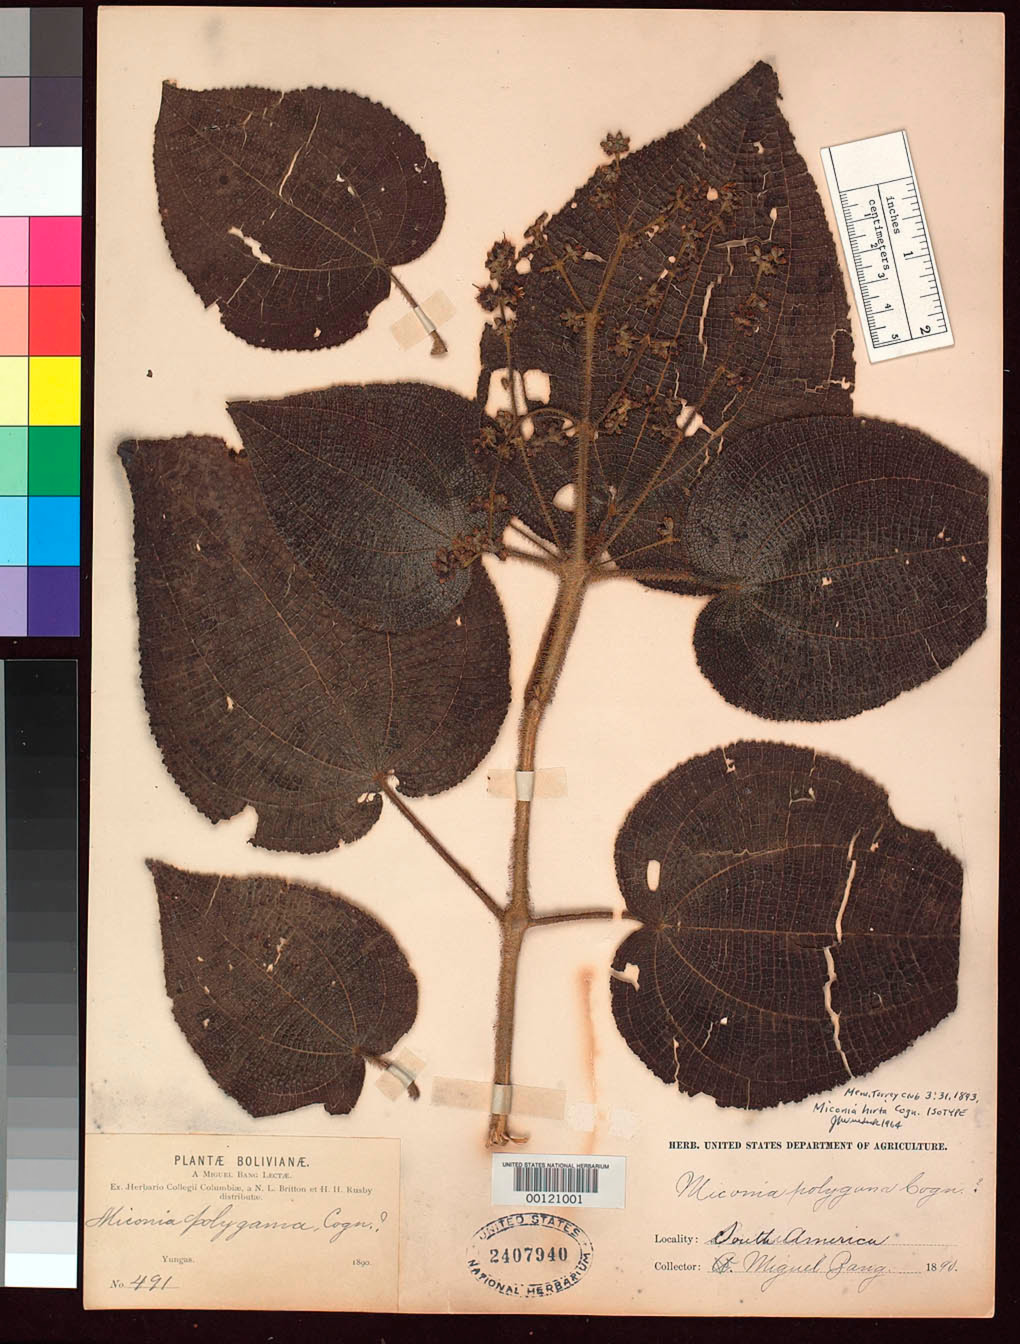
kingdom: Plantae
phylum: Tracheophyta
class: Magnoliopsida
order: Myrtales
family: Melastomataceae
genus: Miconia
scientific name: Miconia hirta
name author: Cogn.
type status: Isotype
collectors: M. Bang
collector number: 491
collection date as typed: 1890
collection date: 1890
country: Bolivia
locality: Yungas.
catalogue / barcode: US 2407940